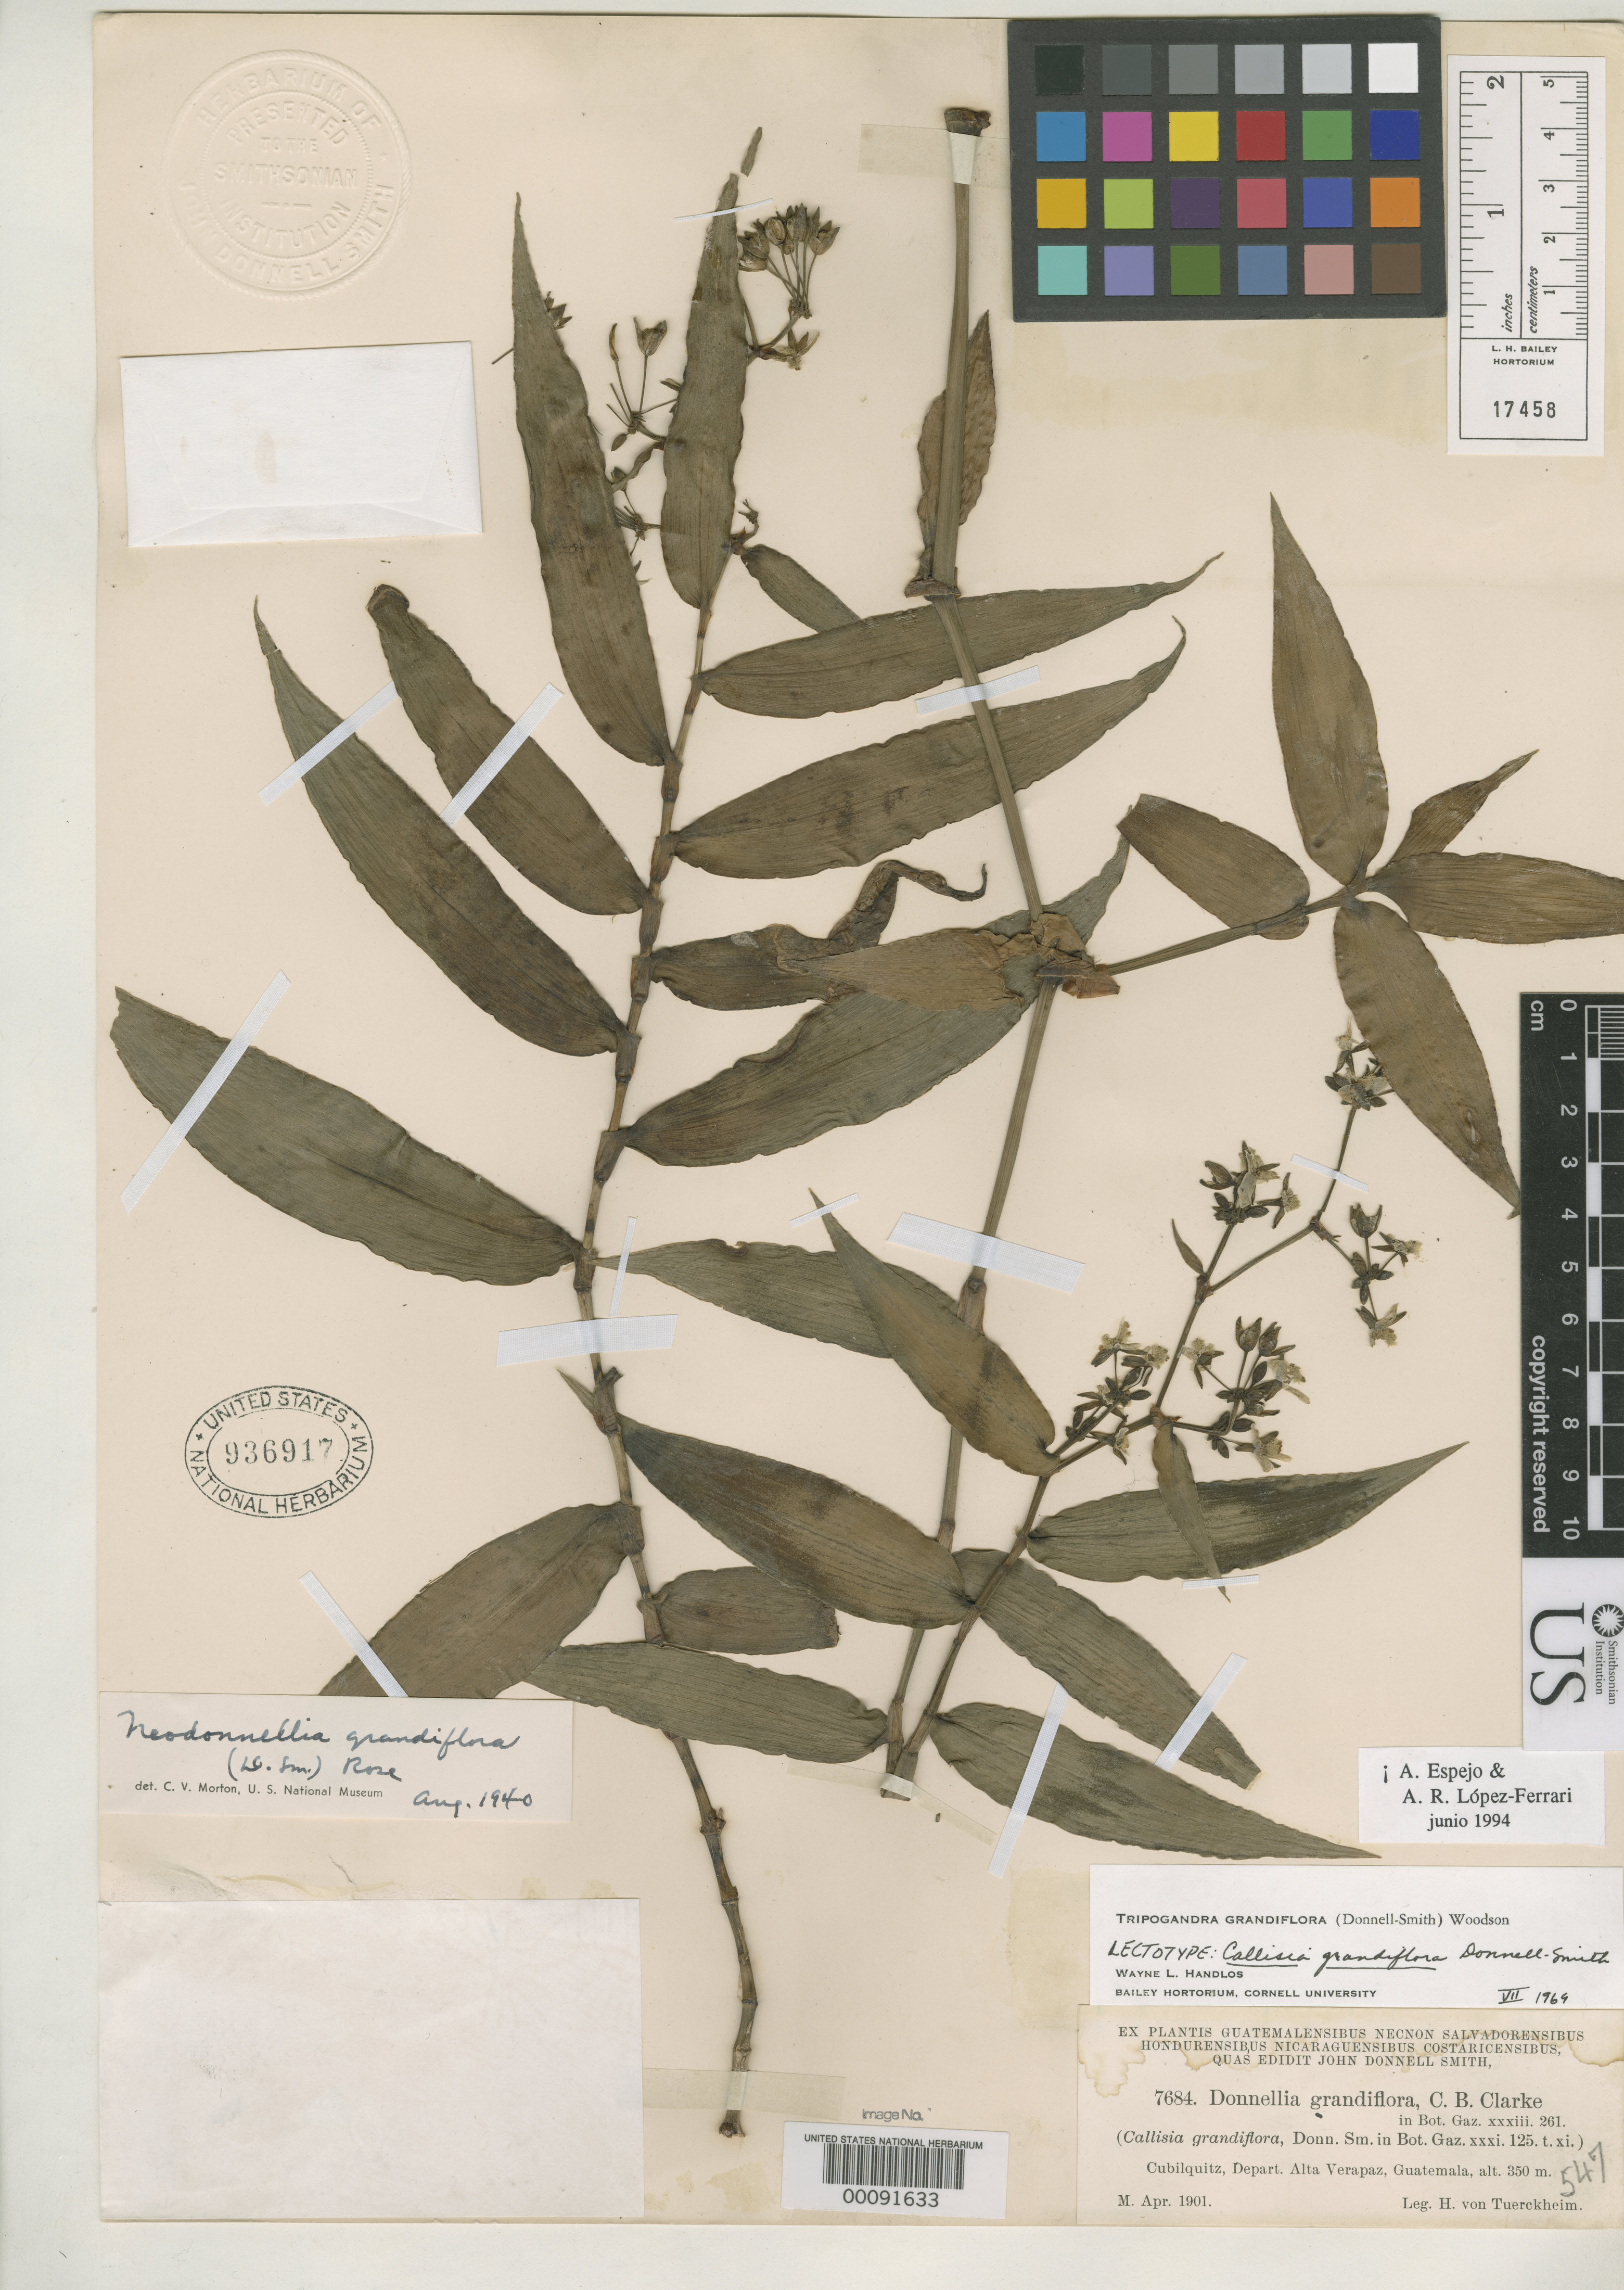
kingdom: Plantae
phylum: Tracheophyta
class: Liliopsida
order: Commelinales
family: Commelinaceae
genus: Callisia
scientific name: Callisia grandiflora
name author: Donn. Sm.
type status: Lectotype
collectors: H. von Türckheim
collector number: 7684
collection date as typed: Apr 1902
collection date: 1902-04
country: Guatemala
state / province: Alta Verapaz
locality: Cubilquitz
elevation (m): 107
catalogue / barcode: US 936917